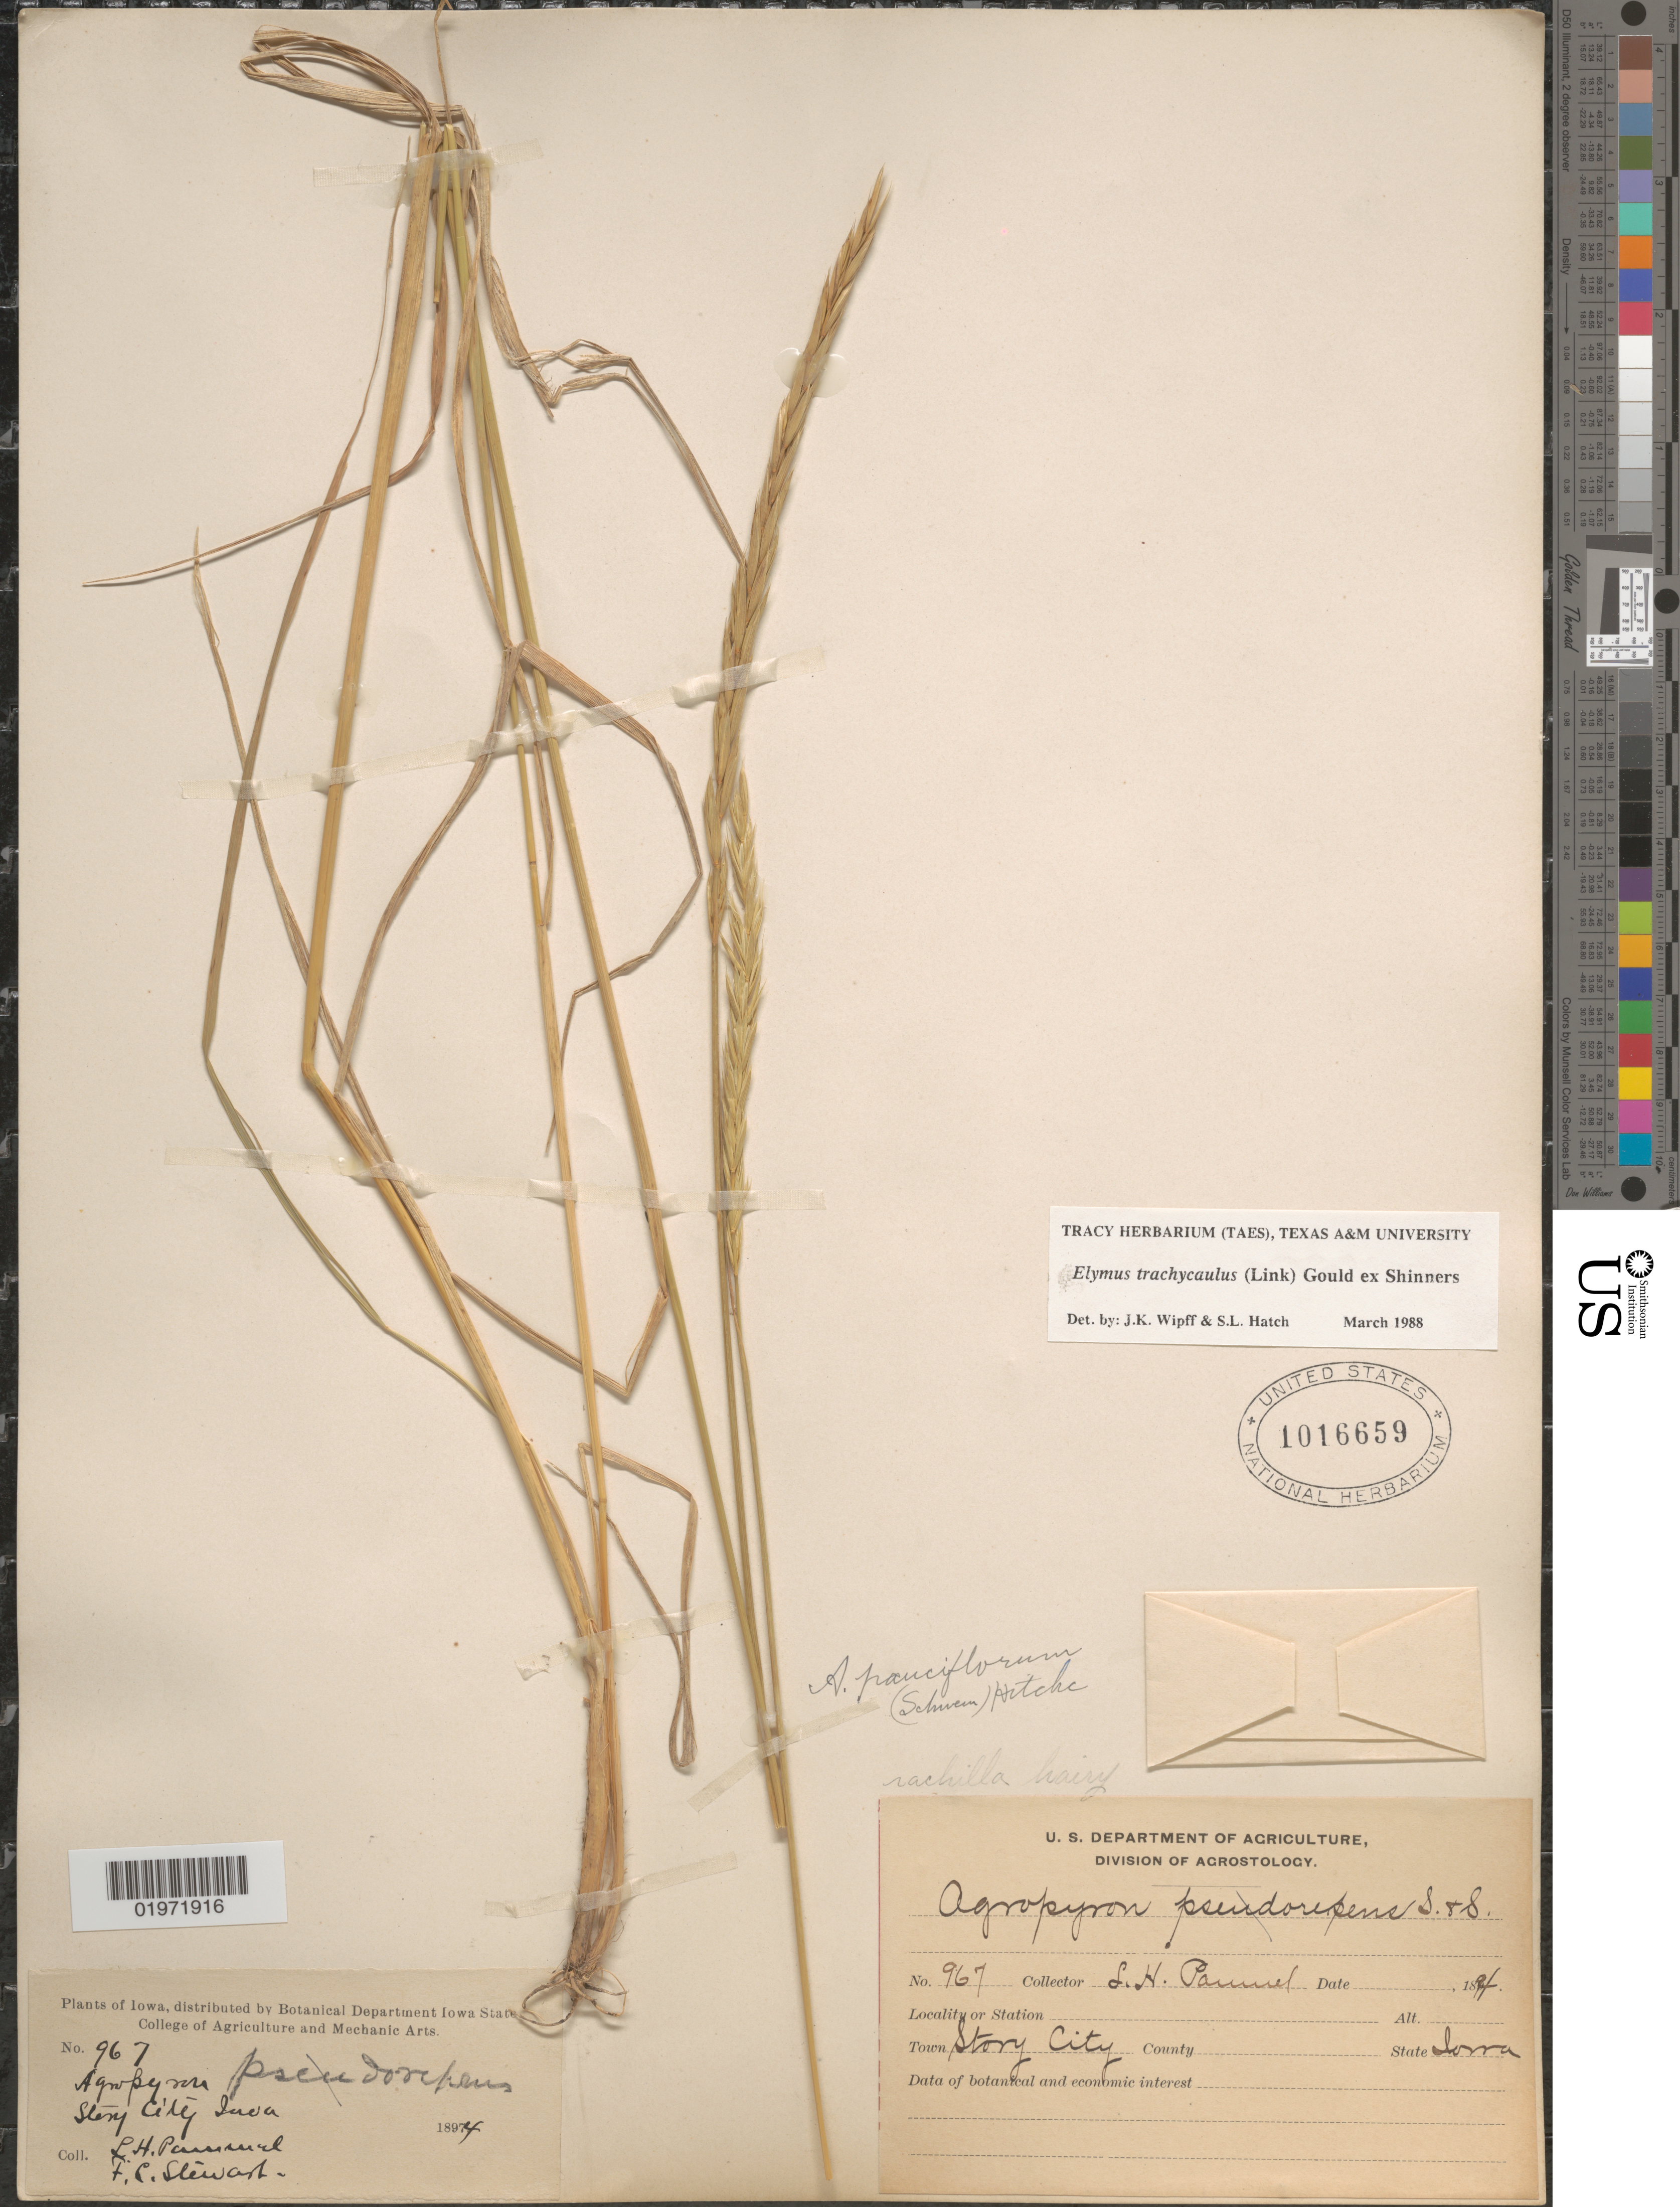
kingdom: Plantae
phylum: Tracheophyta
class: Liliopsida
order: Poales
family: Poaceae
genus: Elymus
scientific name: Elymus trachycaulus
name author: (Link) Gould ex Shinners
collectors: L. Pammel & F.C. Stewart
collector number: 967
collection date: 1894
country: United States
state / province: Iowa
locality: Town Story City.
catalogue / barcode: US 1016659